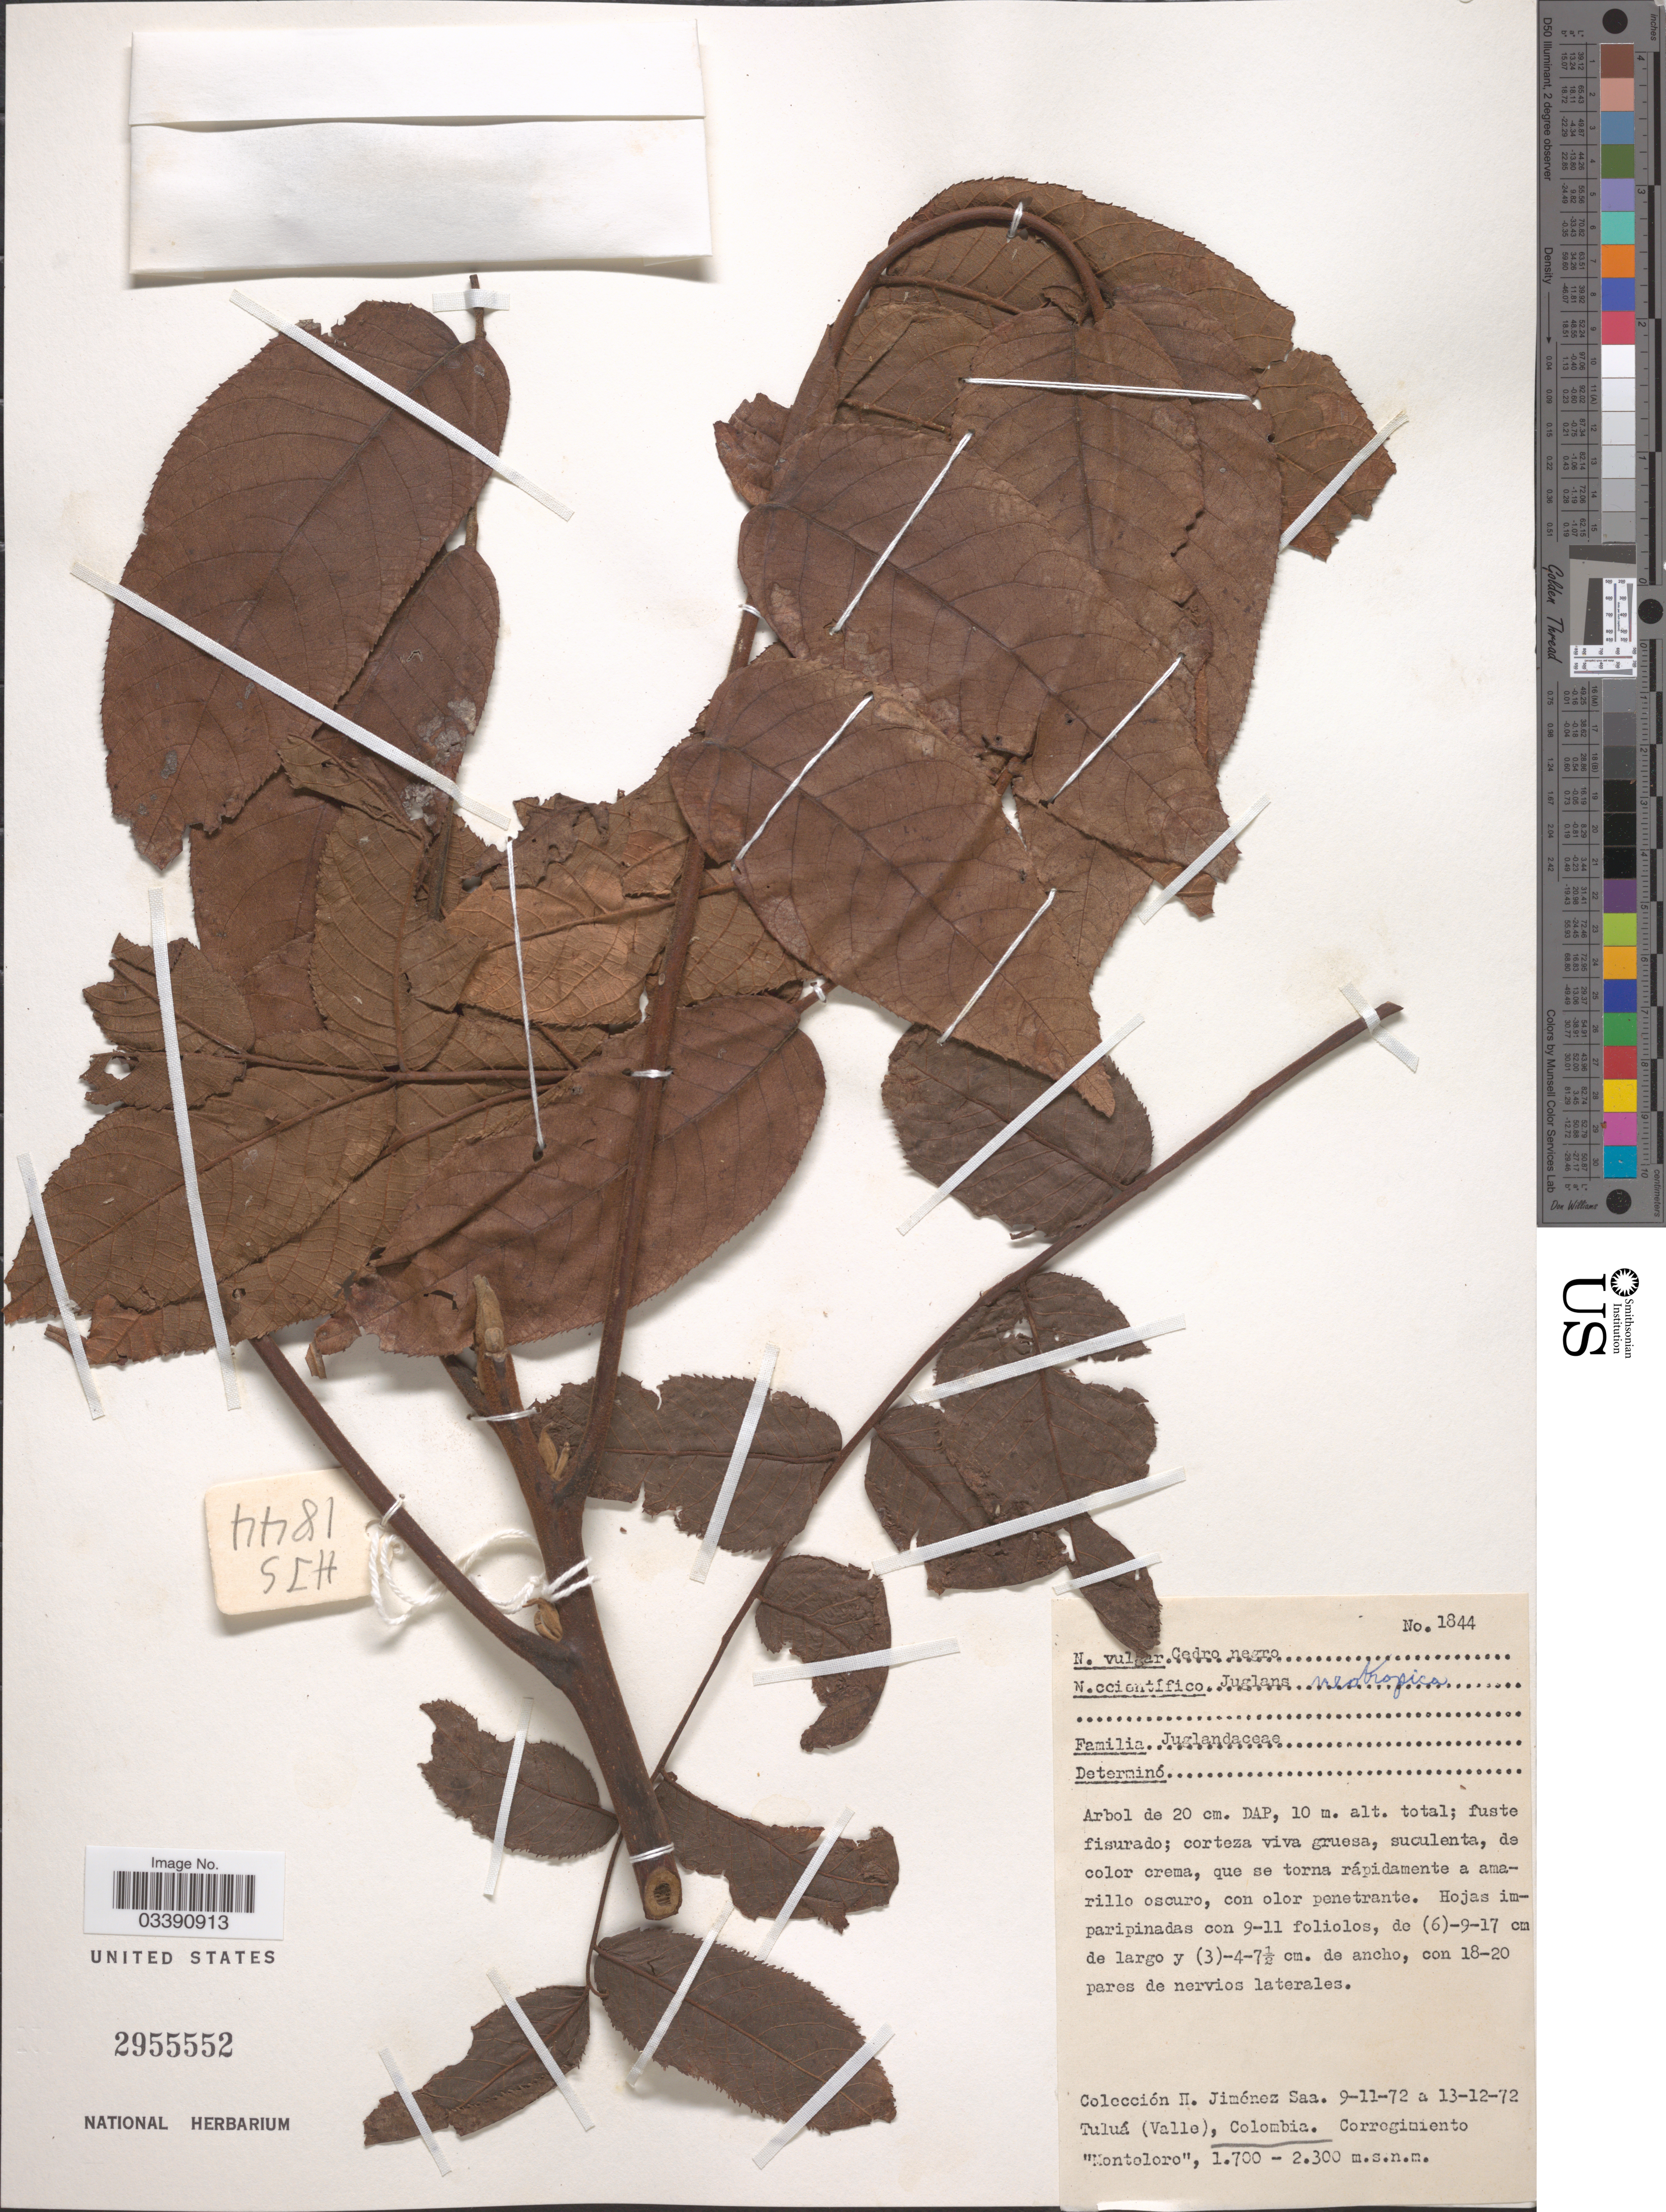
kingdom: Plantae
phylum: Tracheophyta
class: Magnoliopsida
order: Fagales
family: Juglandaceae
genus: Juglans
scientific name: Juglans neotropica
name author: Diels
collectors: H. Jiménez-Saa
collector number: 1844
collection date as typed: Transcribed d/m/y: 9/11/72 to 13/12/72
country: Colombia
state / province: Valle del Cauca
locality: Tuluá (Valle). Corregimiento "Monteloro".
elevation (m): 1700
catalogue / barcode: US 2955552